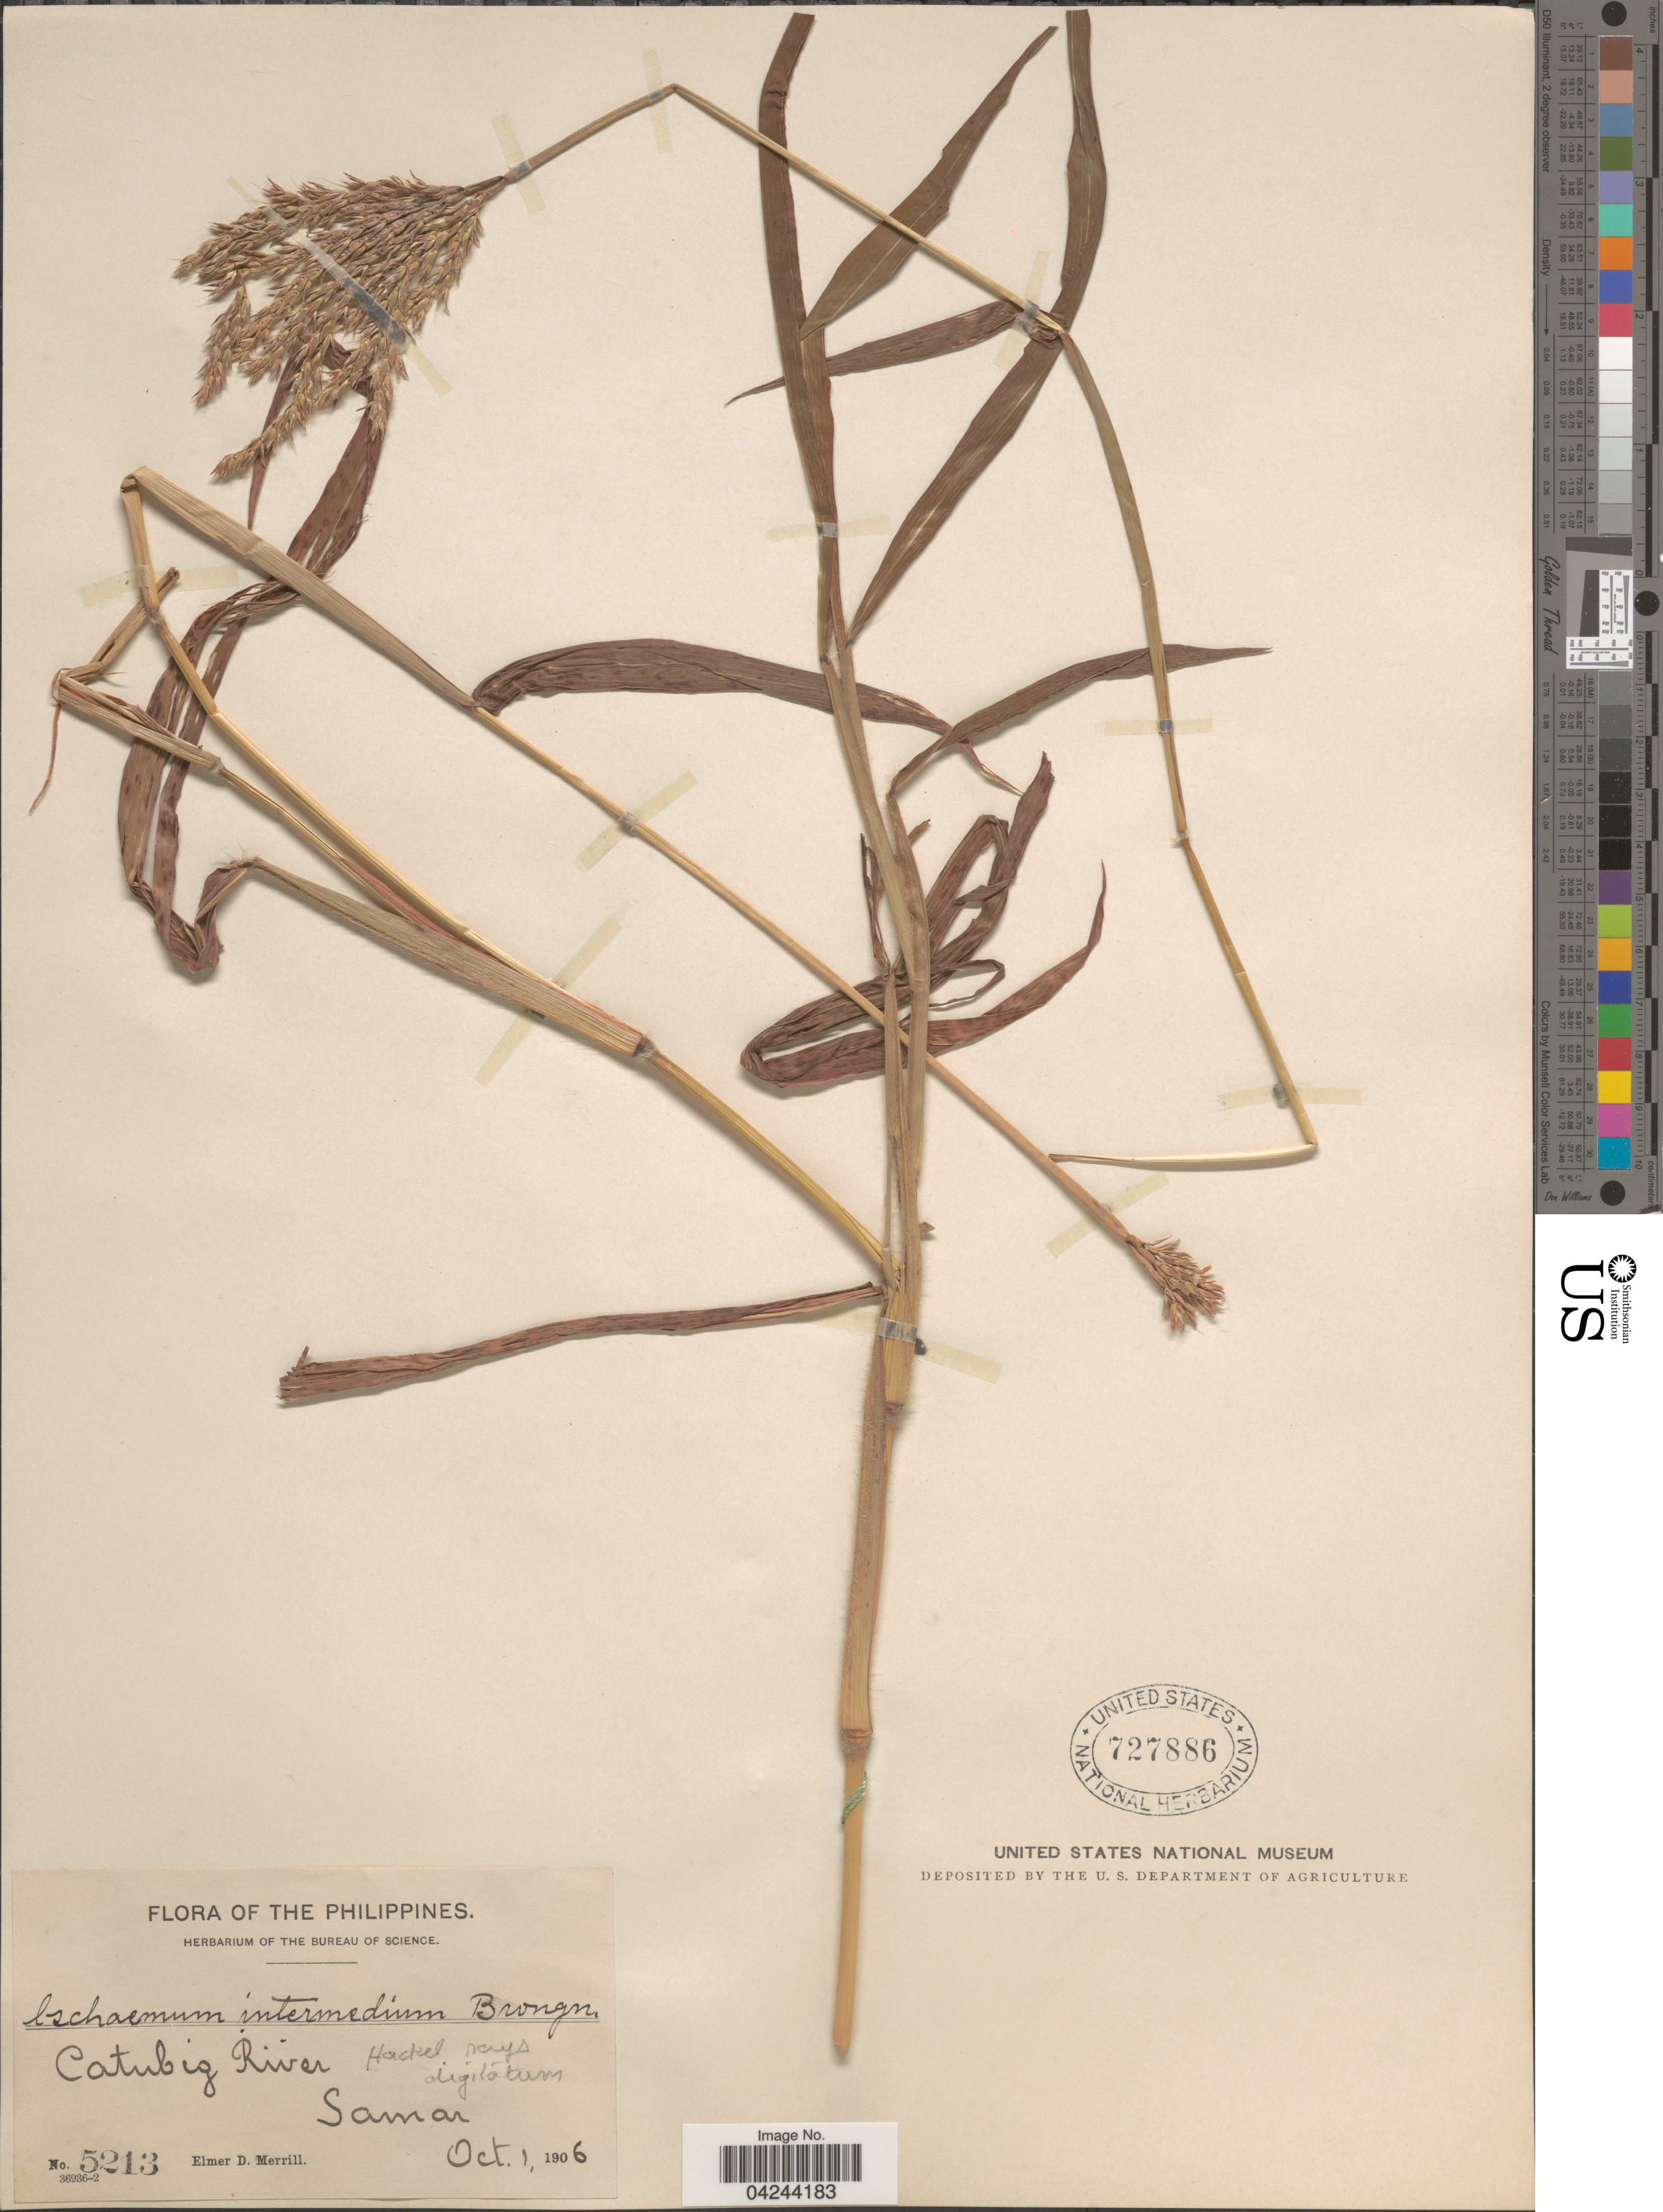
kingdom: Plantae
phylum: Tracheophyta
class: Liliopsida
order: Poales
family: Poaceae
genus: Ischaemum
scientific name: Ischaemum polystachyum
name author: J. Presl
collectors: E. D. Merrill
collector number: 5213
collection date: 1906-10-01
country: Philippines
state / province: Eastern Visayas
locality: Catubiz River. Samar.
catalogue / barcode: US 727886